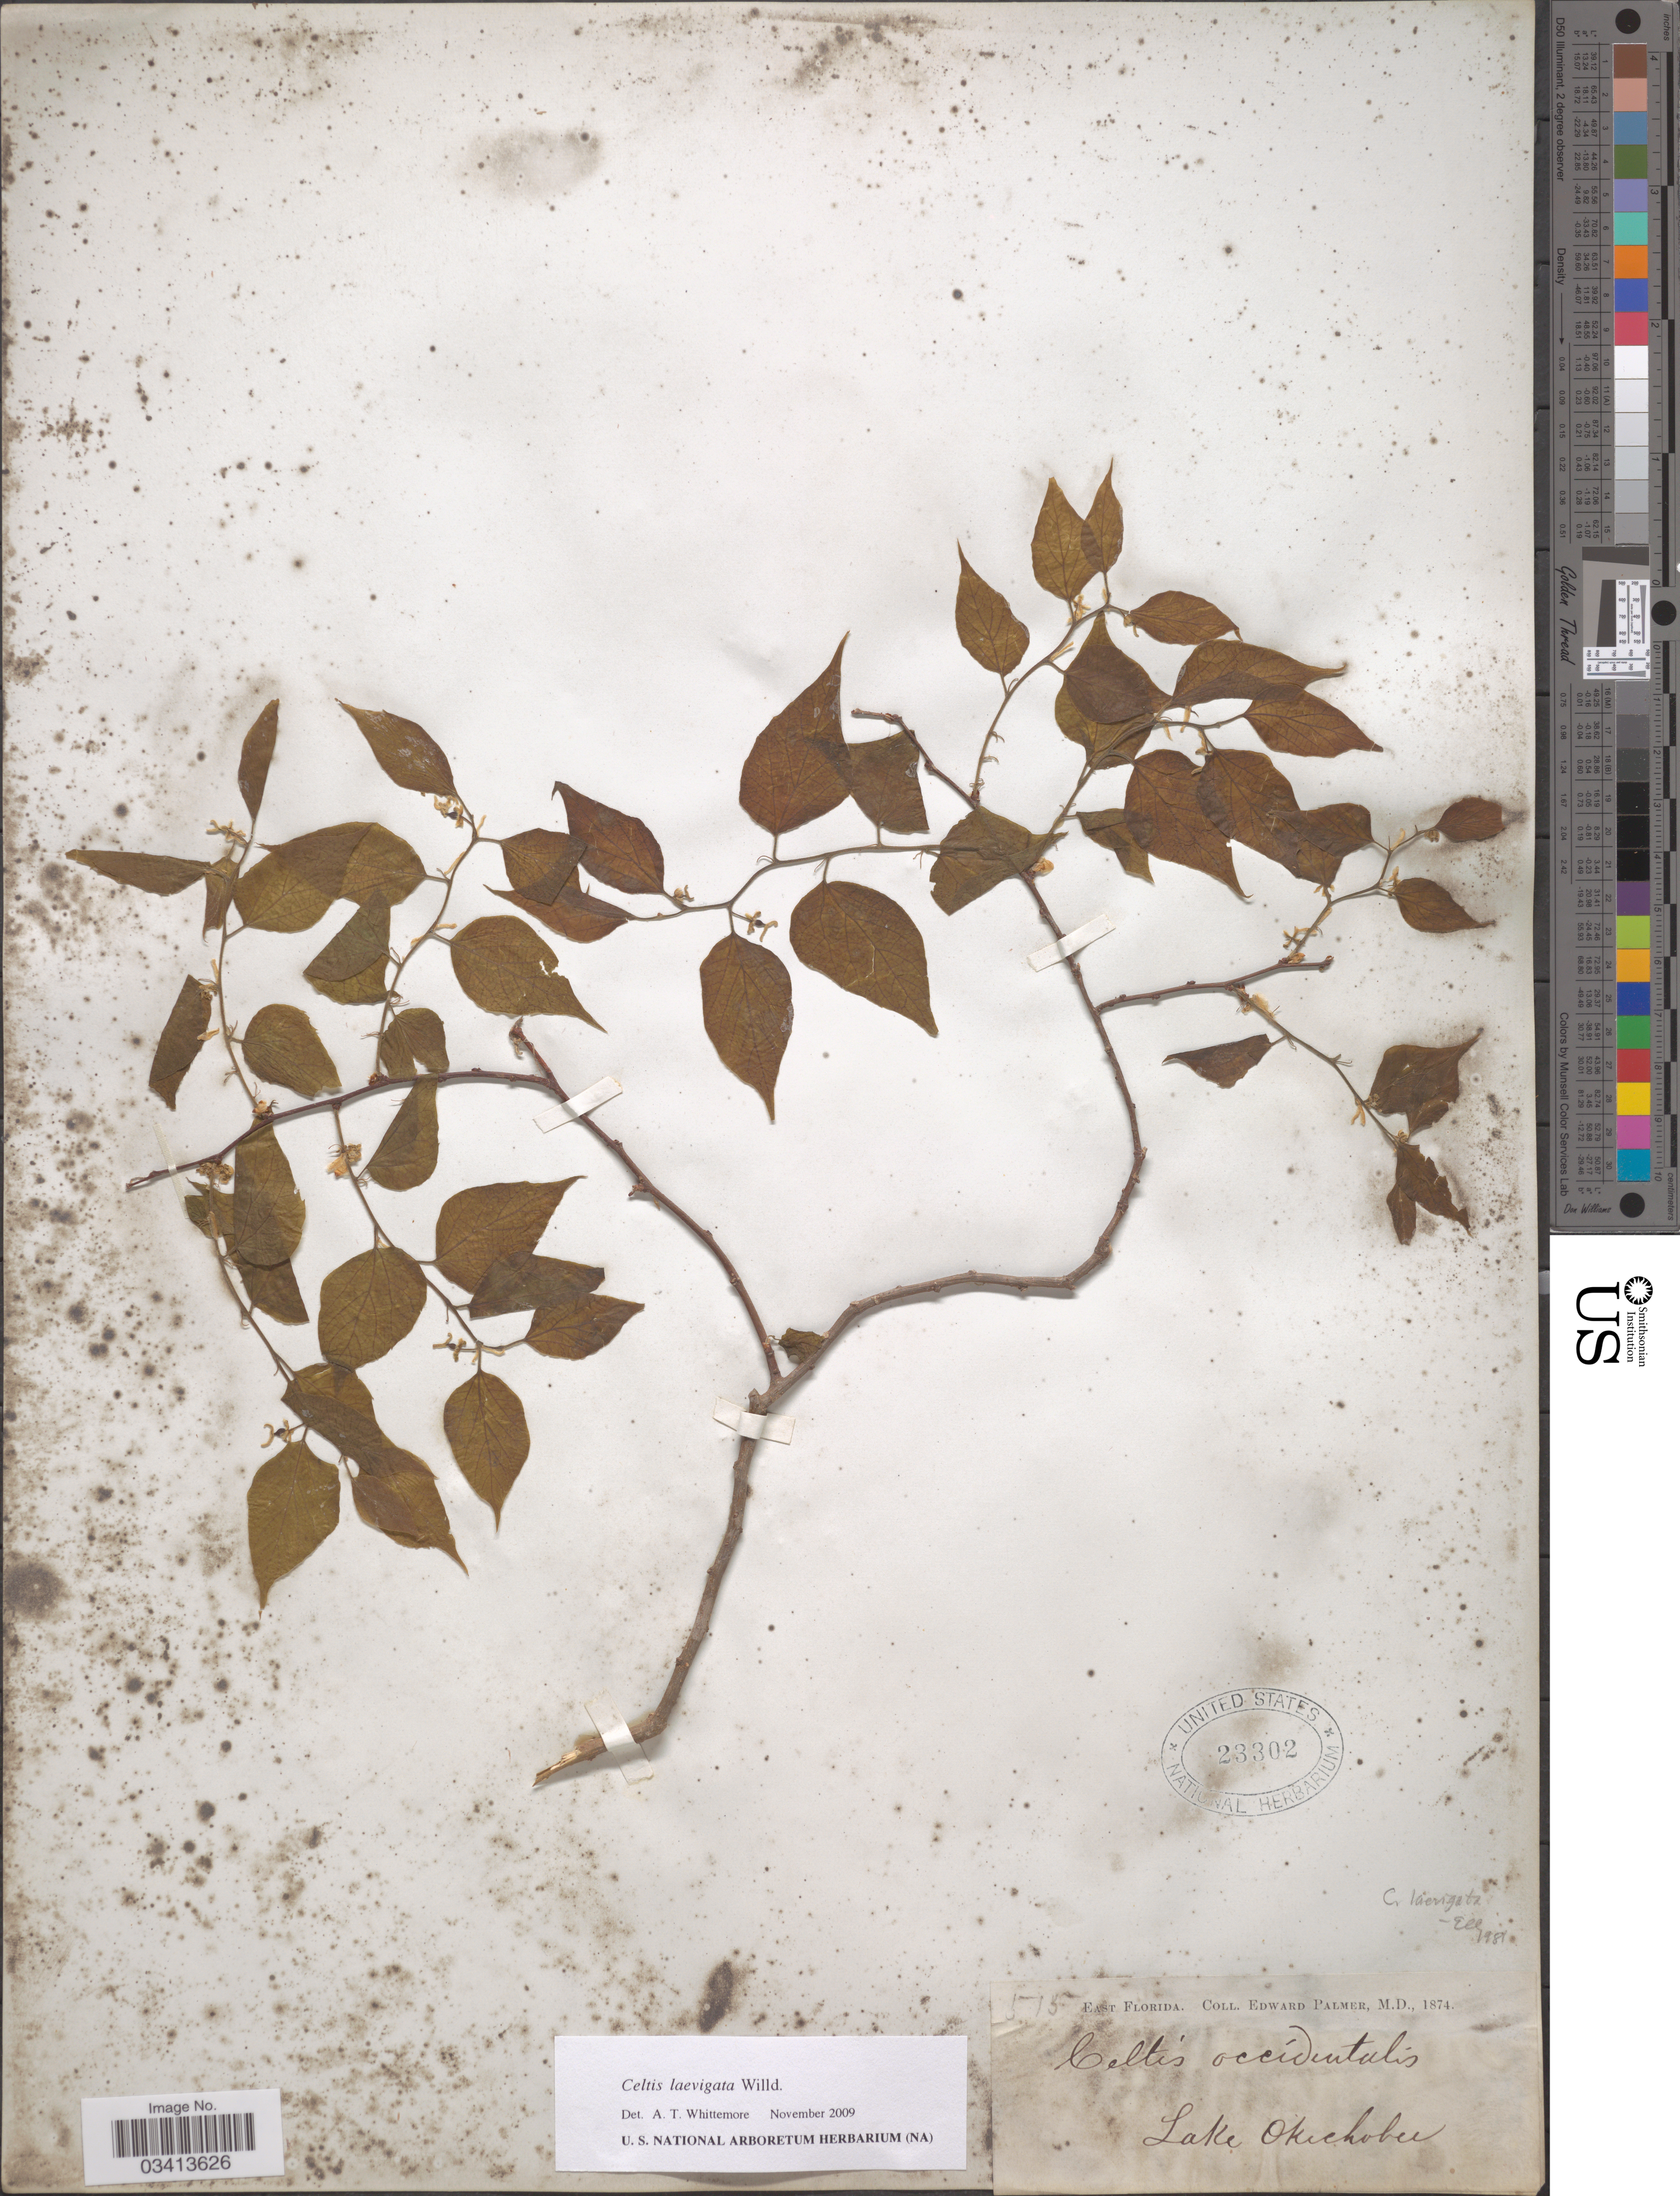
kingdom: Plantae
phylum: Tracheophyta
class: Magnoliopsida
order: Rosales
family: Cannabaceae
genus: Celtis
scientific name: Celtis laevigata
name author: Willd.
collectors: E. Palmer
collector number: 515*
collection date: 1874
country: United States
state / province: Florida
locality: East Florida. Lake Okichobee.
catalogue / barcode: US 23302